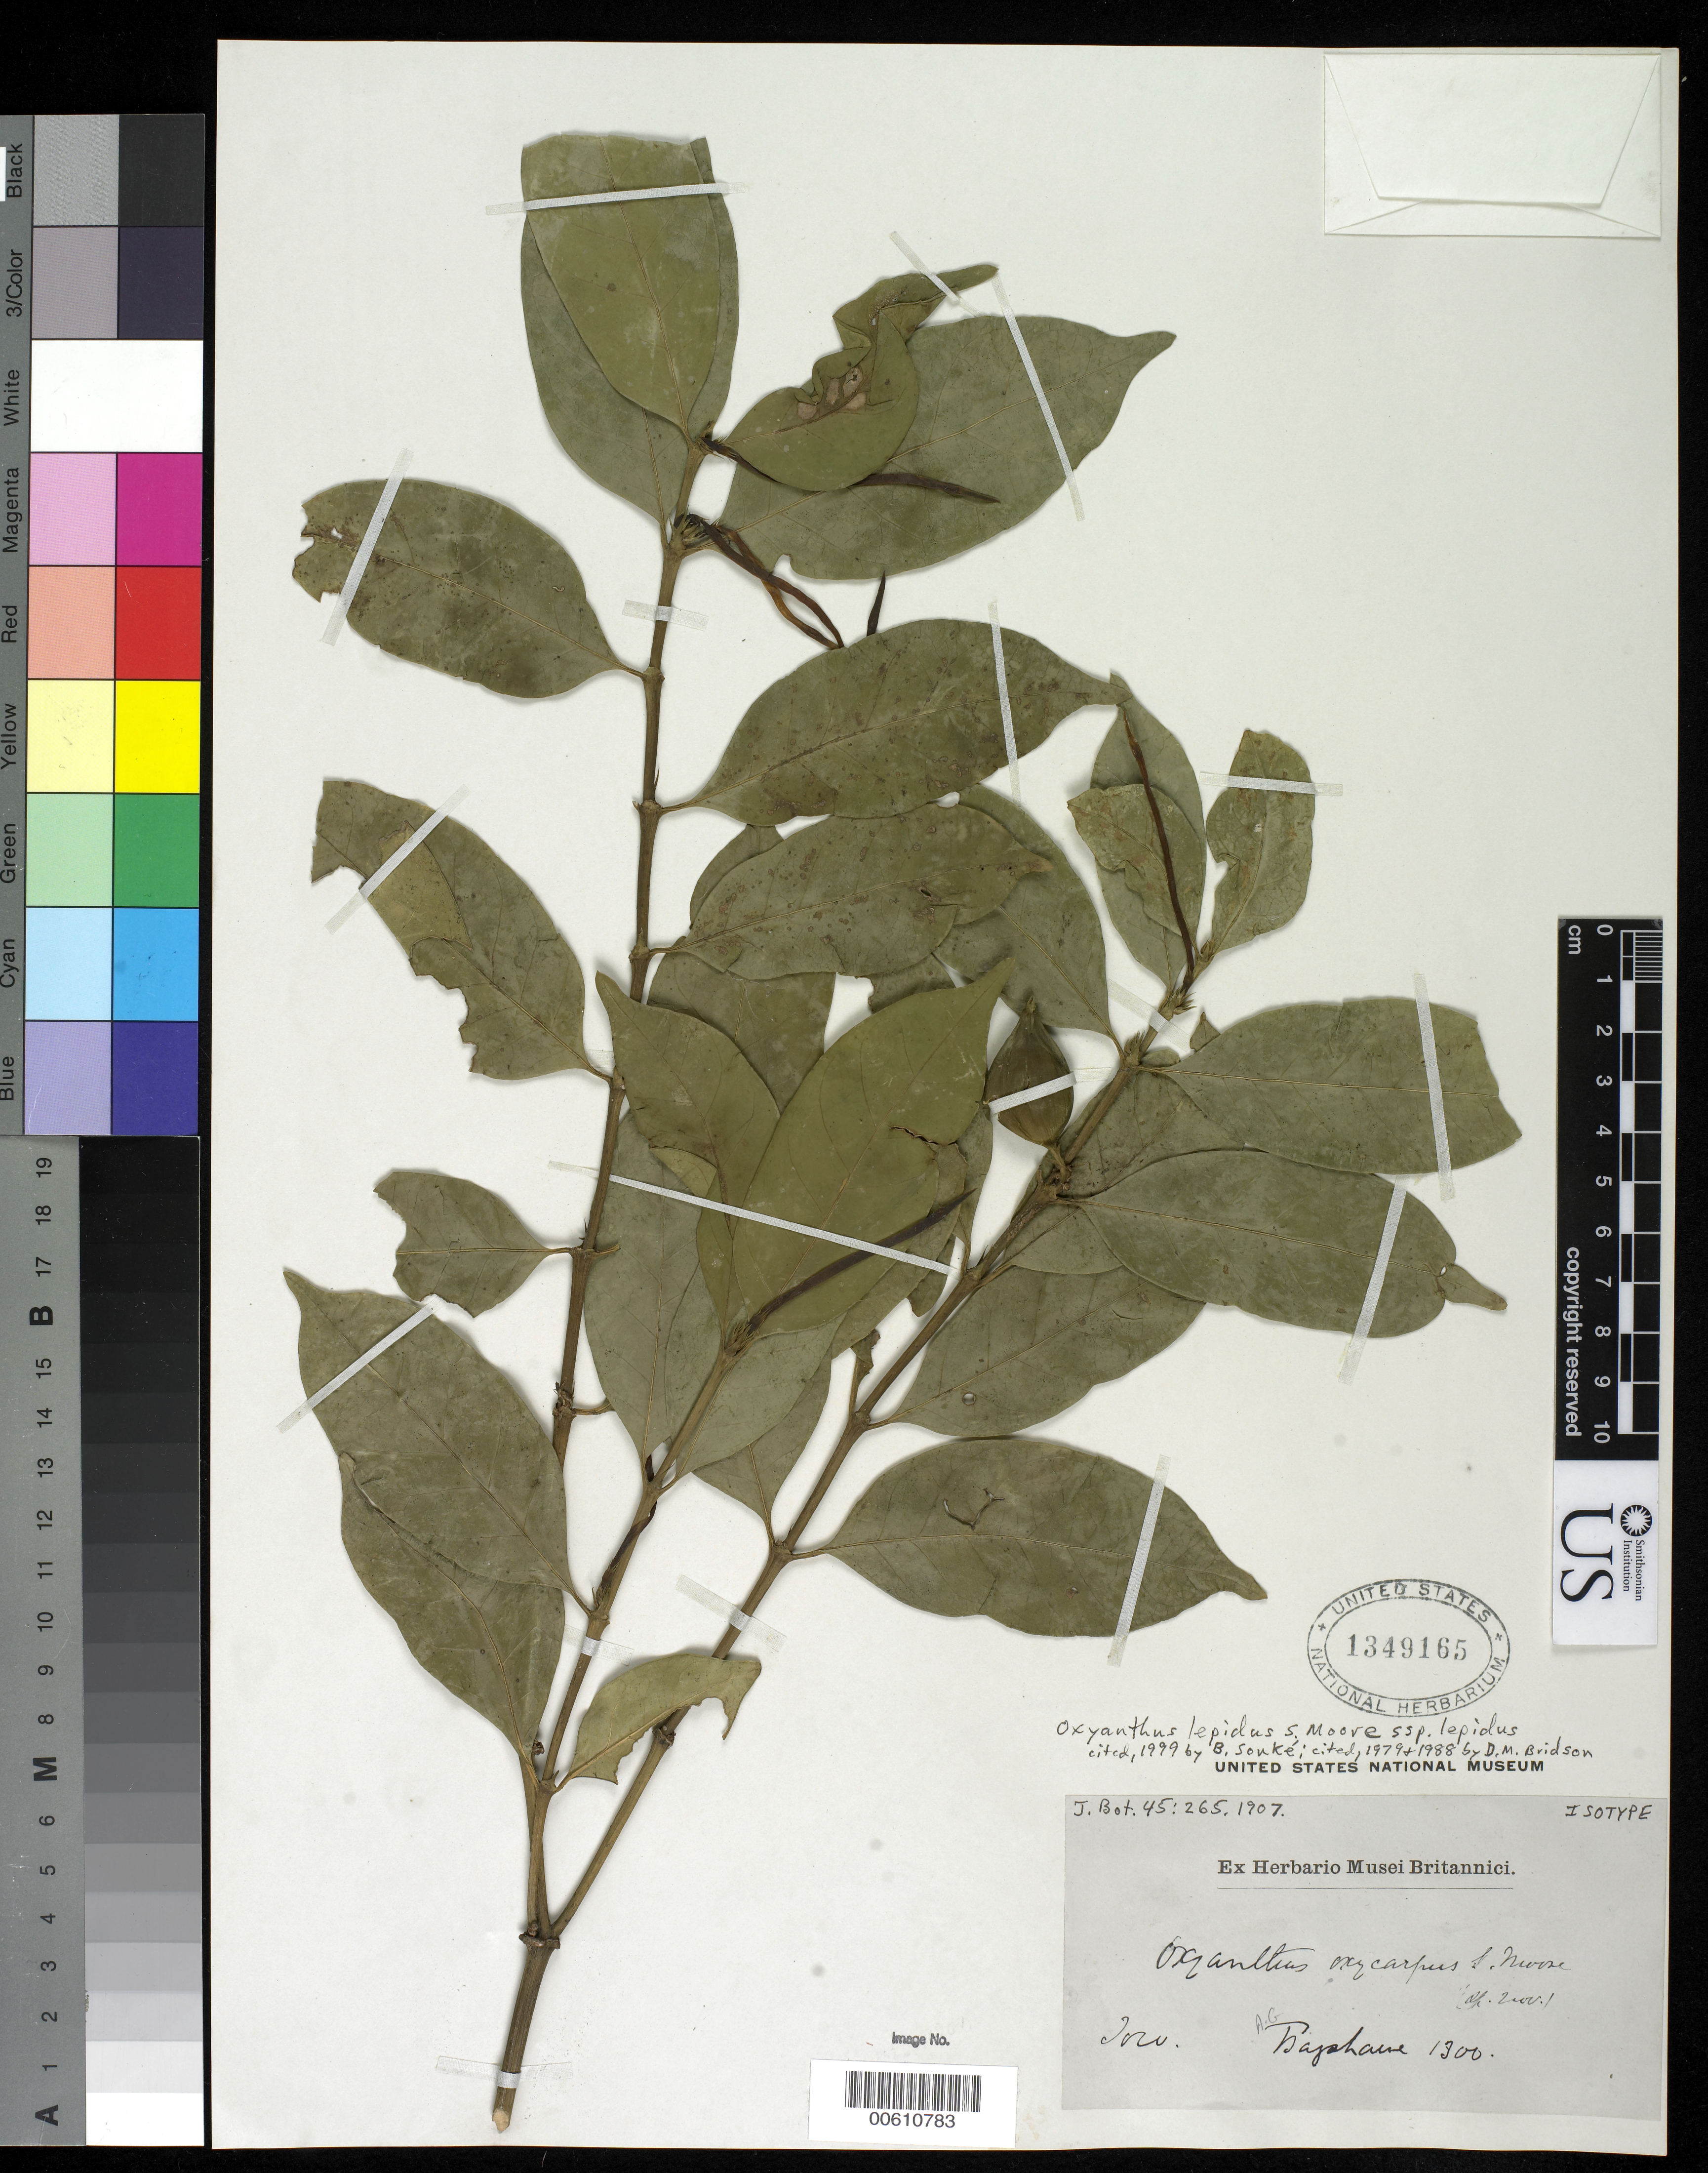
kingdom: Plantae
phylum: Tracheophyta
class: Magnoliopsida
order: Gentianales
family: Rubiaceae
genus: Oxyanthus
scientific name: Oxyanthus oxycarpus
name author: S. Moore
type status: Isotype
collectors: A. Bagshawe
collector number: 1300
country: Uganda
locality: Toro, Semliki River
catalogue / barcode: US 1349165